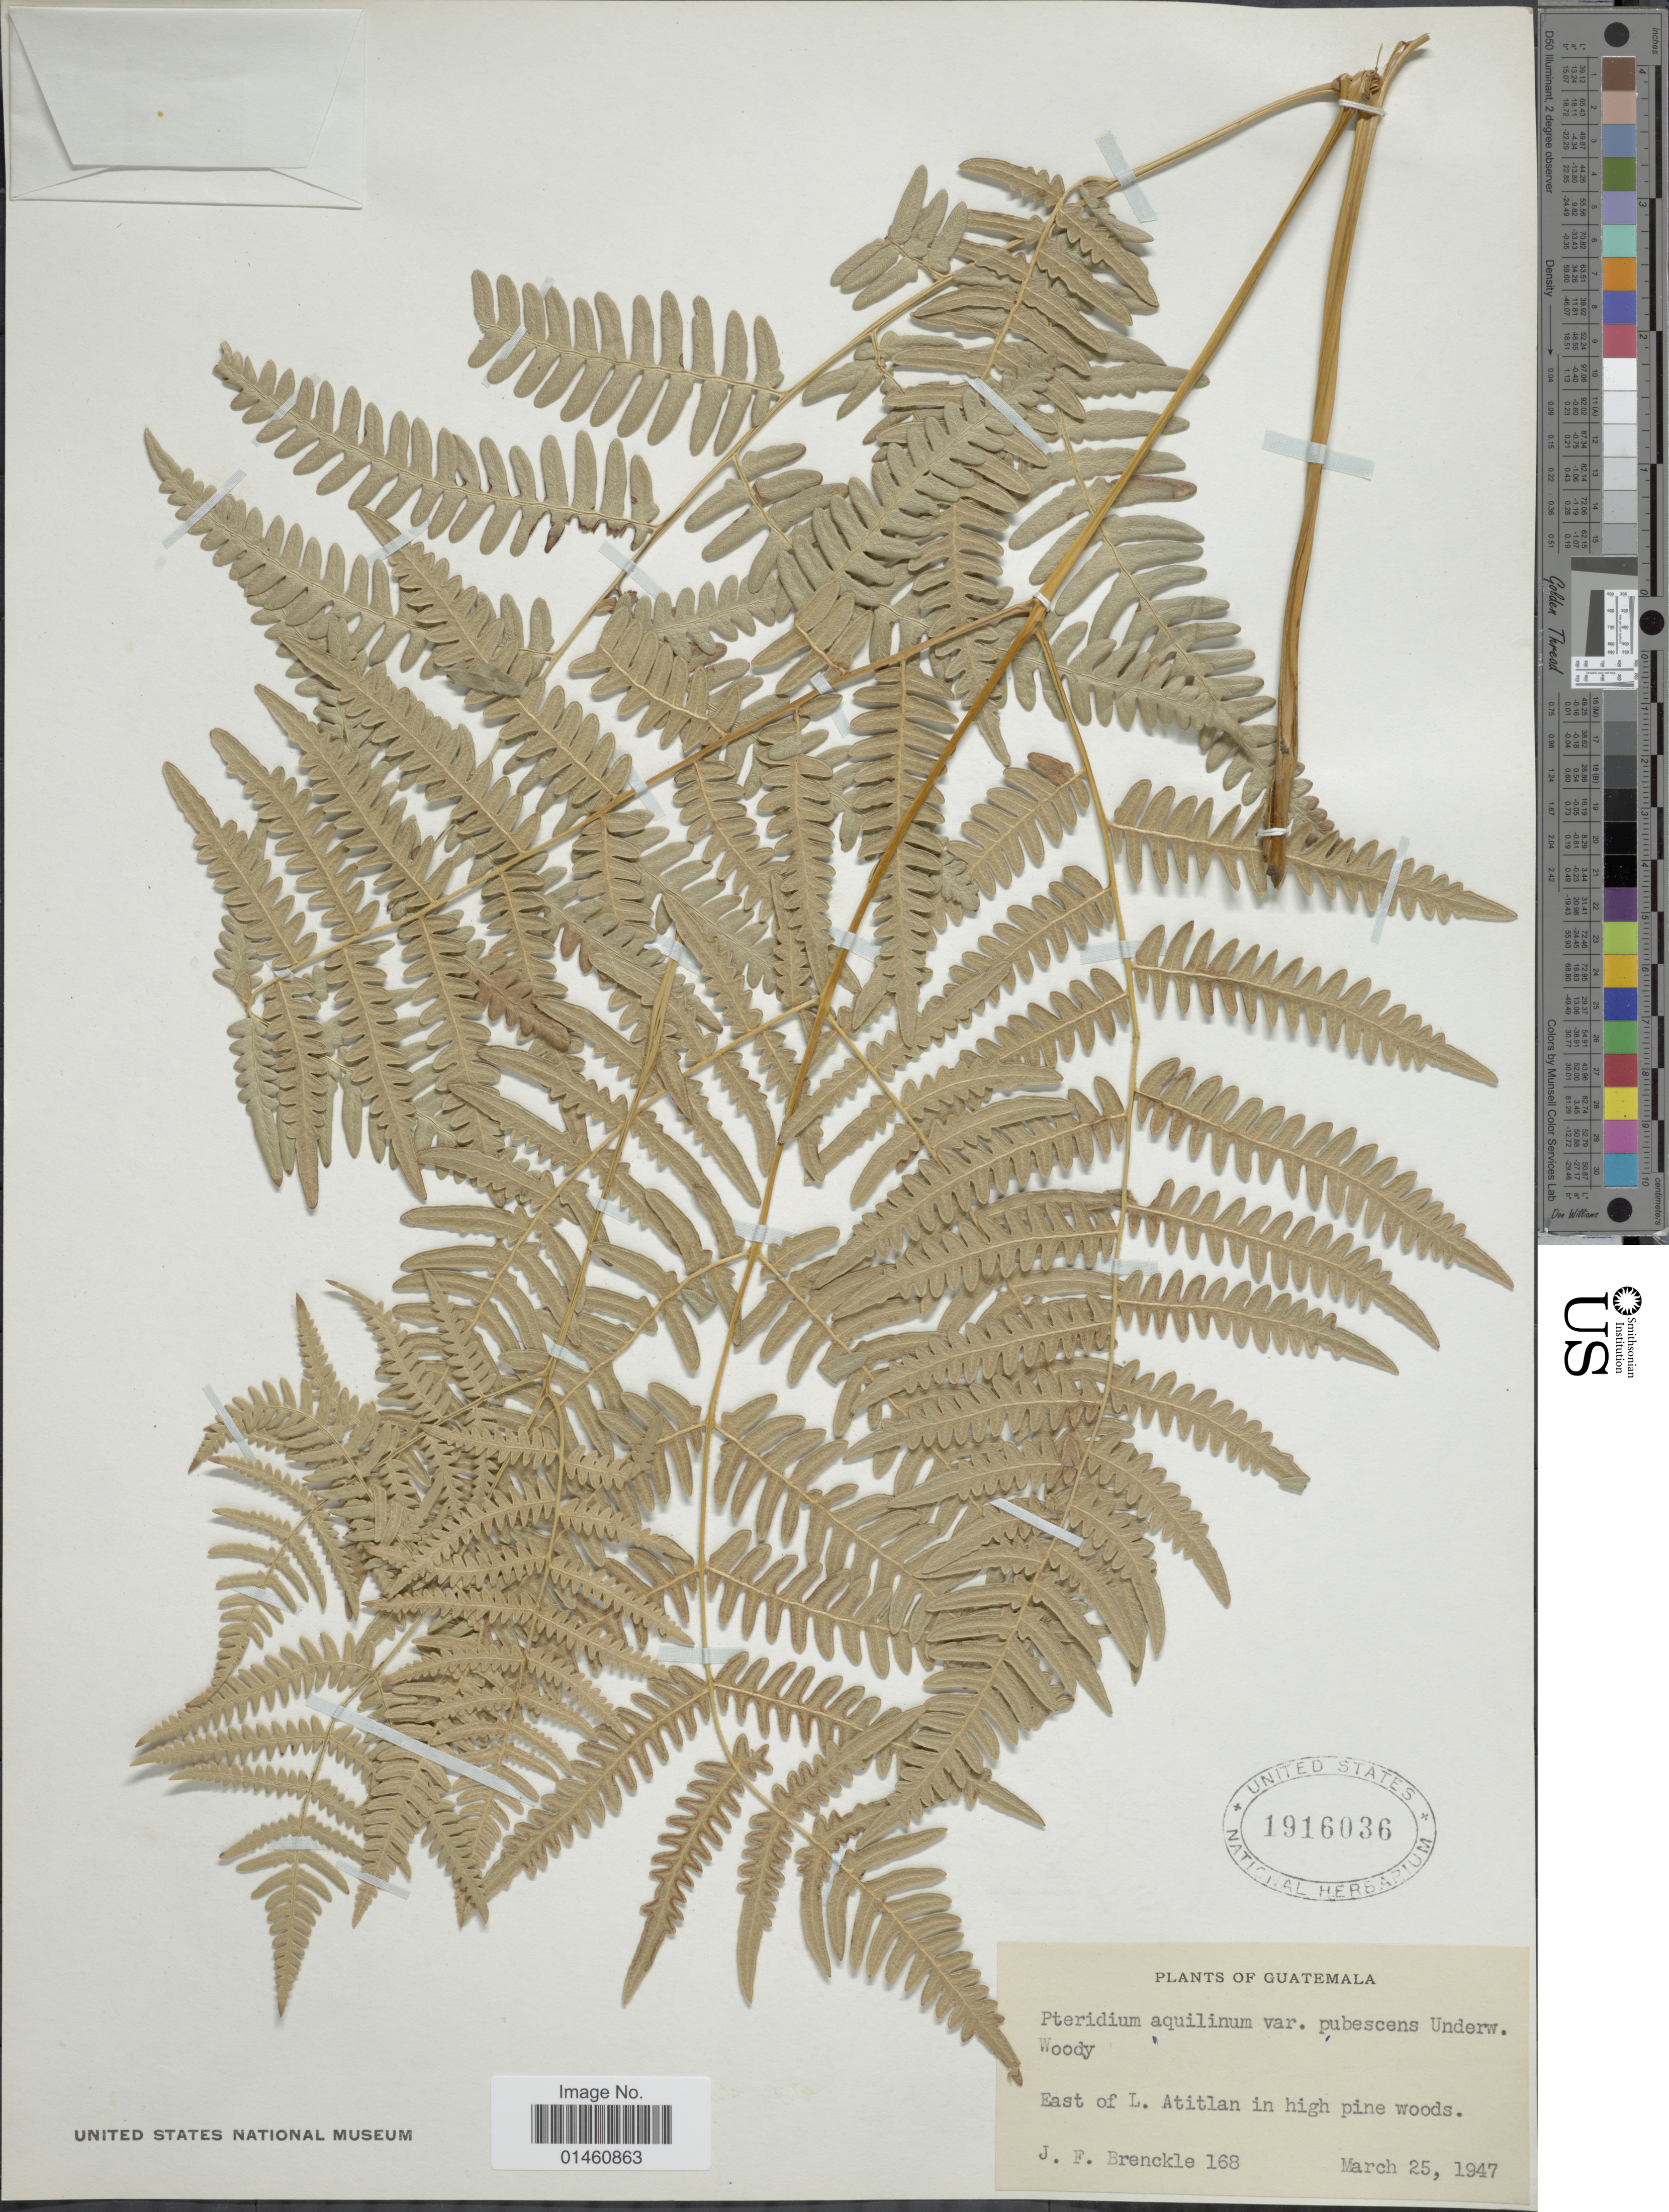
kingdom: Plantae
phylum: Tracheophyta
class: Polypodiopsida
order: Polypodiales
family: Dennstaedtiaceae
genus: Pteridium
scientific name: Pteridium aquilinum var. feei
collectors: J. Brenckle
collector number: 168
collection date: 1947-03-25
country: Guatemala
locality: East of L. Atitlan in high pine woods.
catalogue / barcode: US 1916036